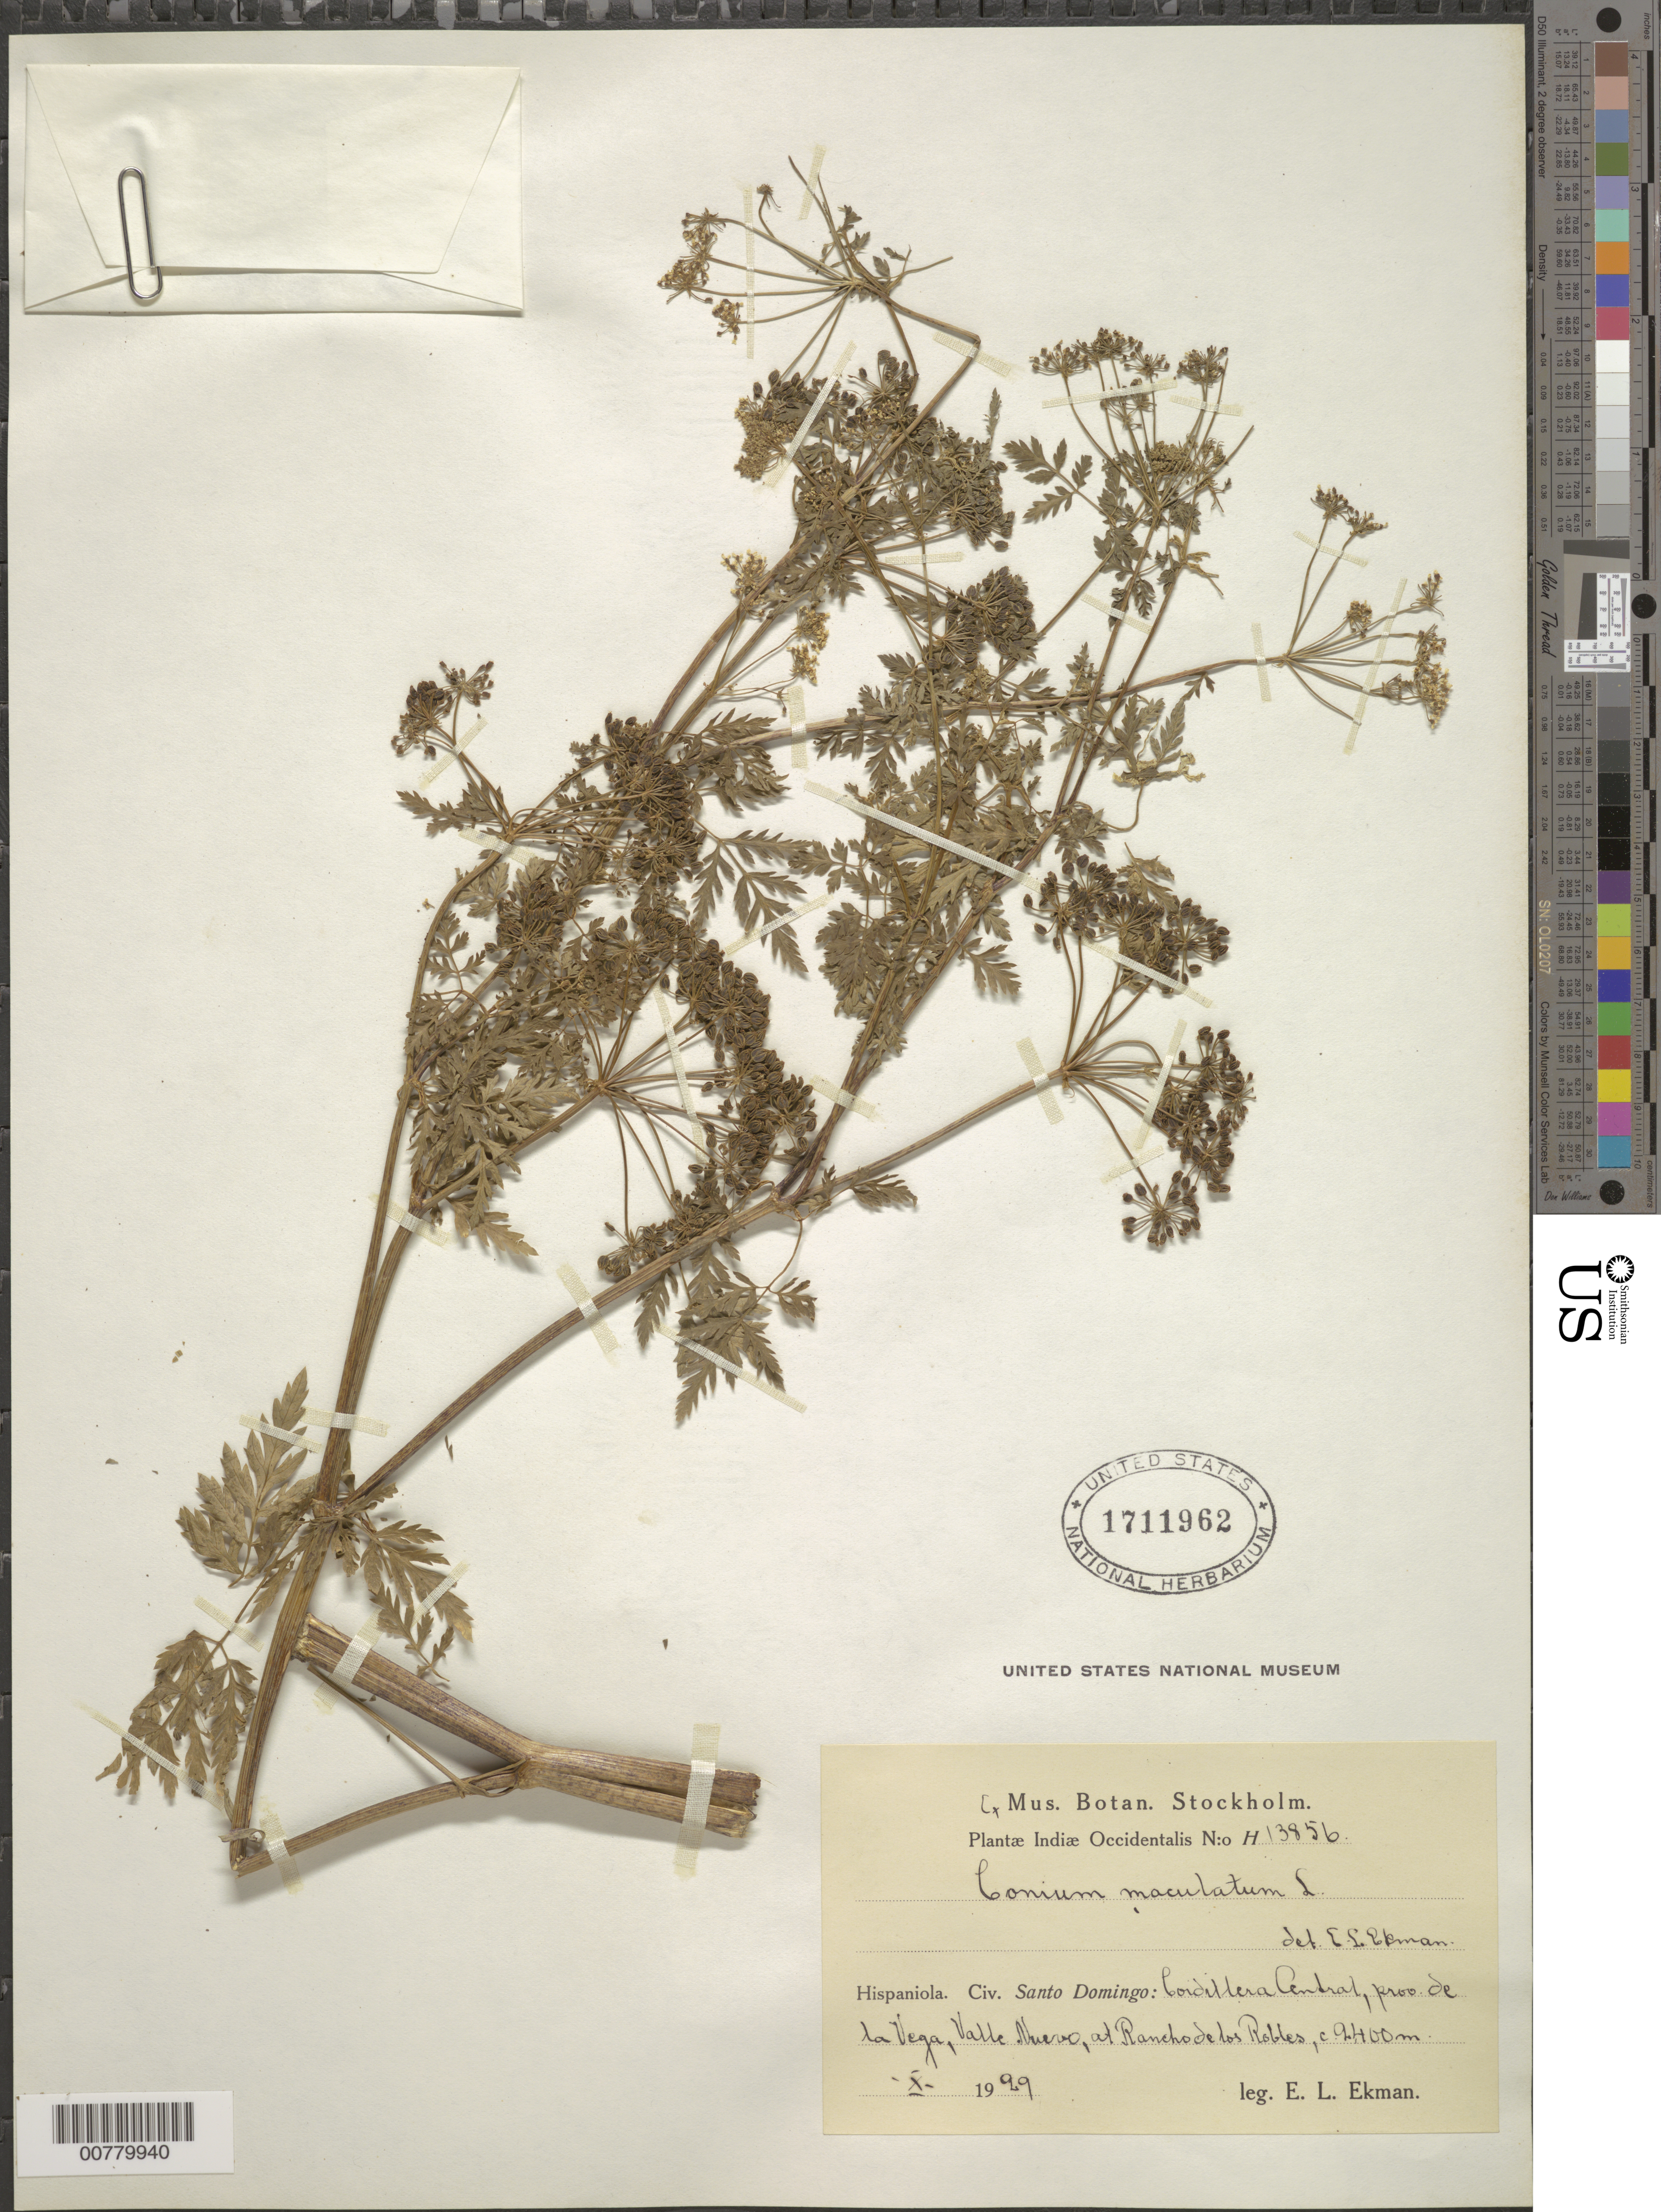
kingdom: Plantae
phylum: Tracheophyta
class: Magnoliopsida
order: Apiales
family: Apiaceae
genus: Conium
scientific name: Conium maculatum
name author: L.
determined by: Ekman, E. L.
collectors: E. L. Ekman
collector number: H 13856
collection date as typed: Oct 1929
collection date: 1929-10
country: Dominican Republic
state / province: La Vega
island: Hispaniola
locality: Cordillera Central, Valle Nuevo, at Rancho de los Robles.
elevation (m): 2400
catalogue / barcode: US 1711962